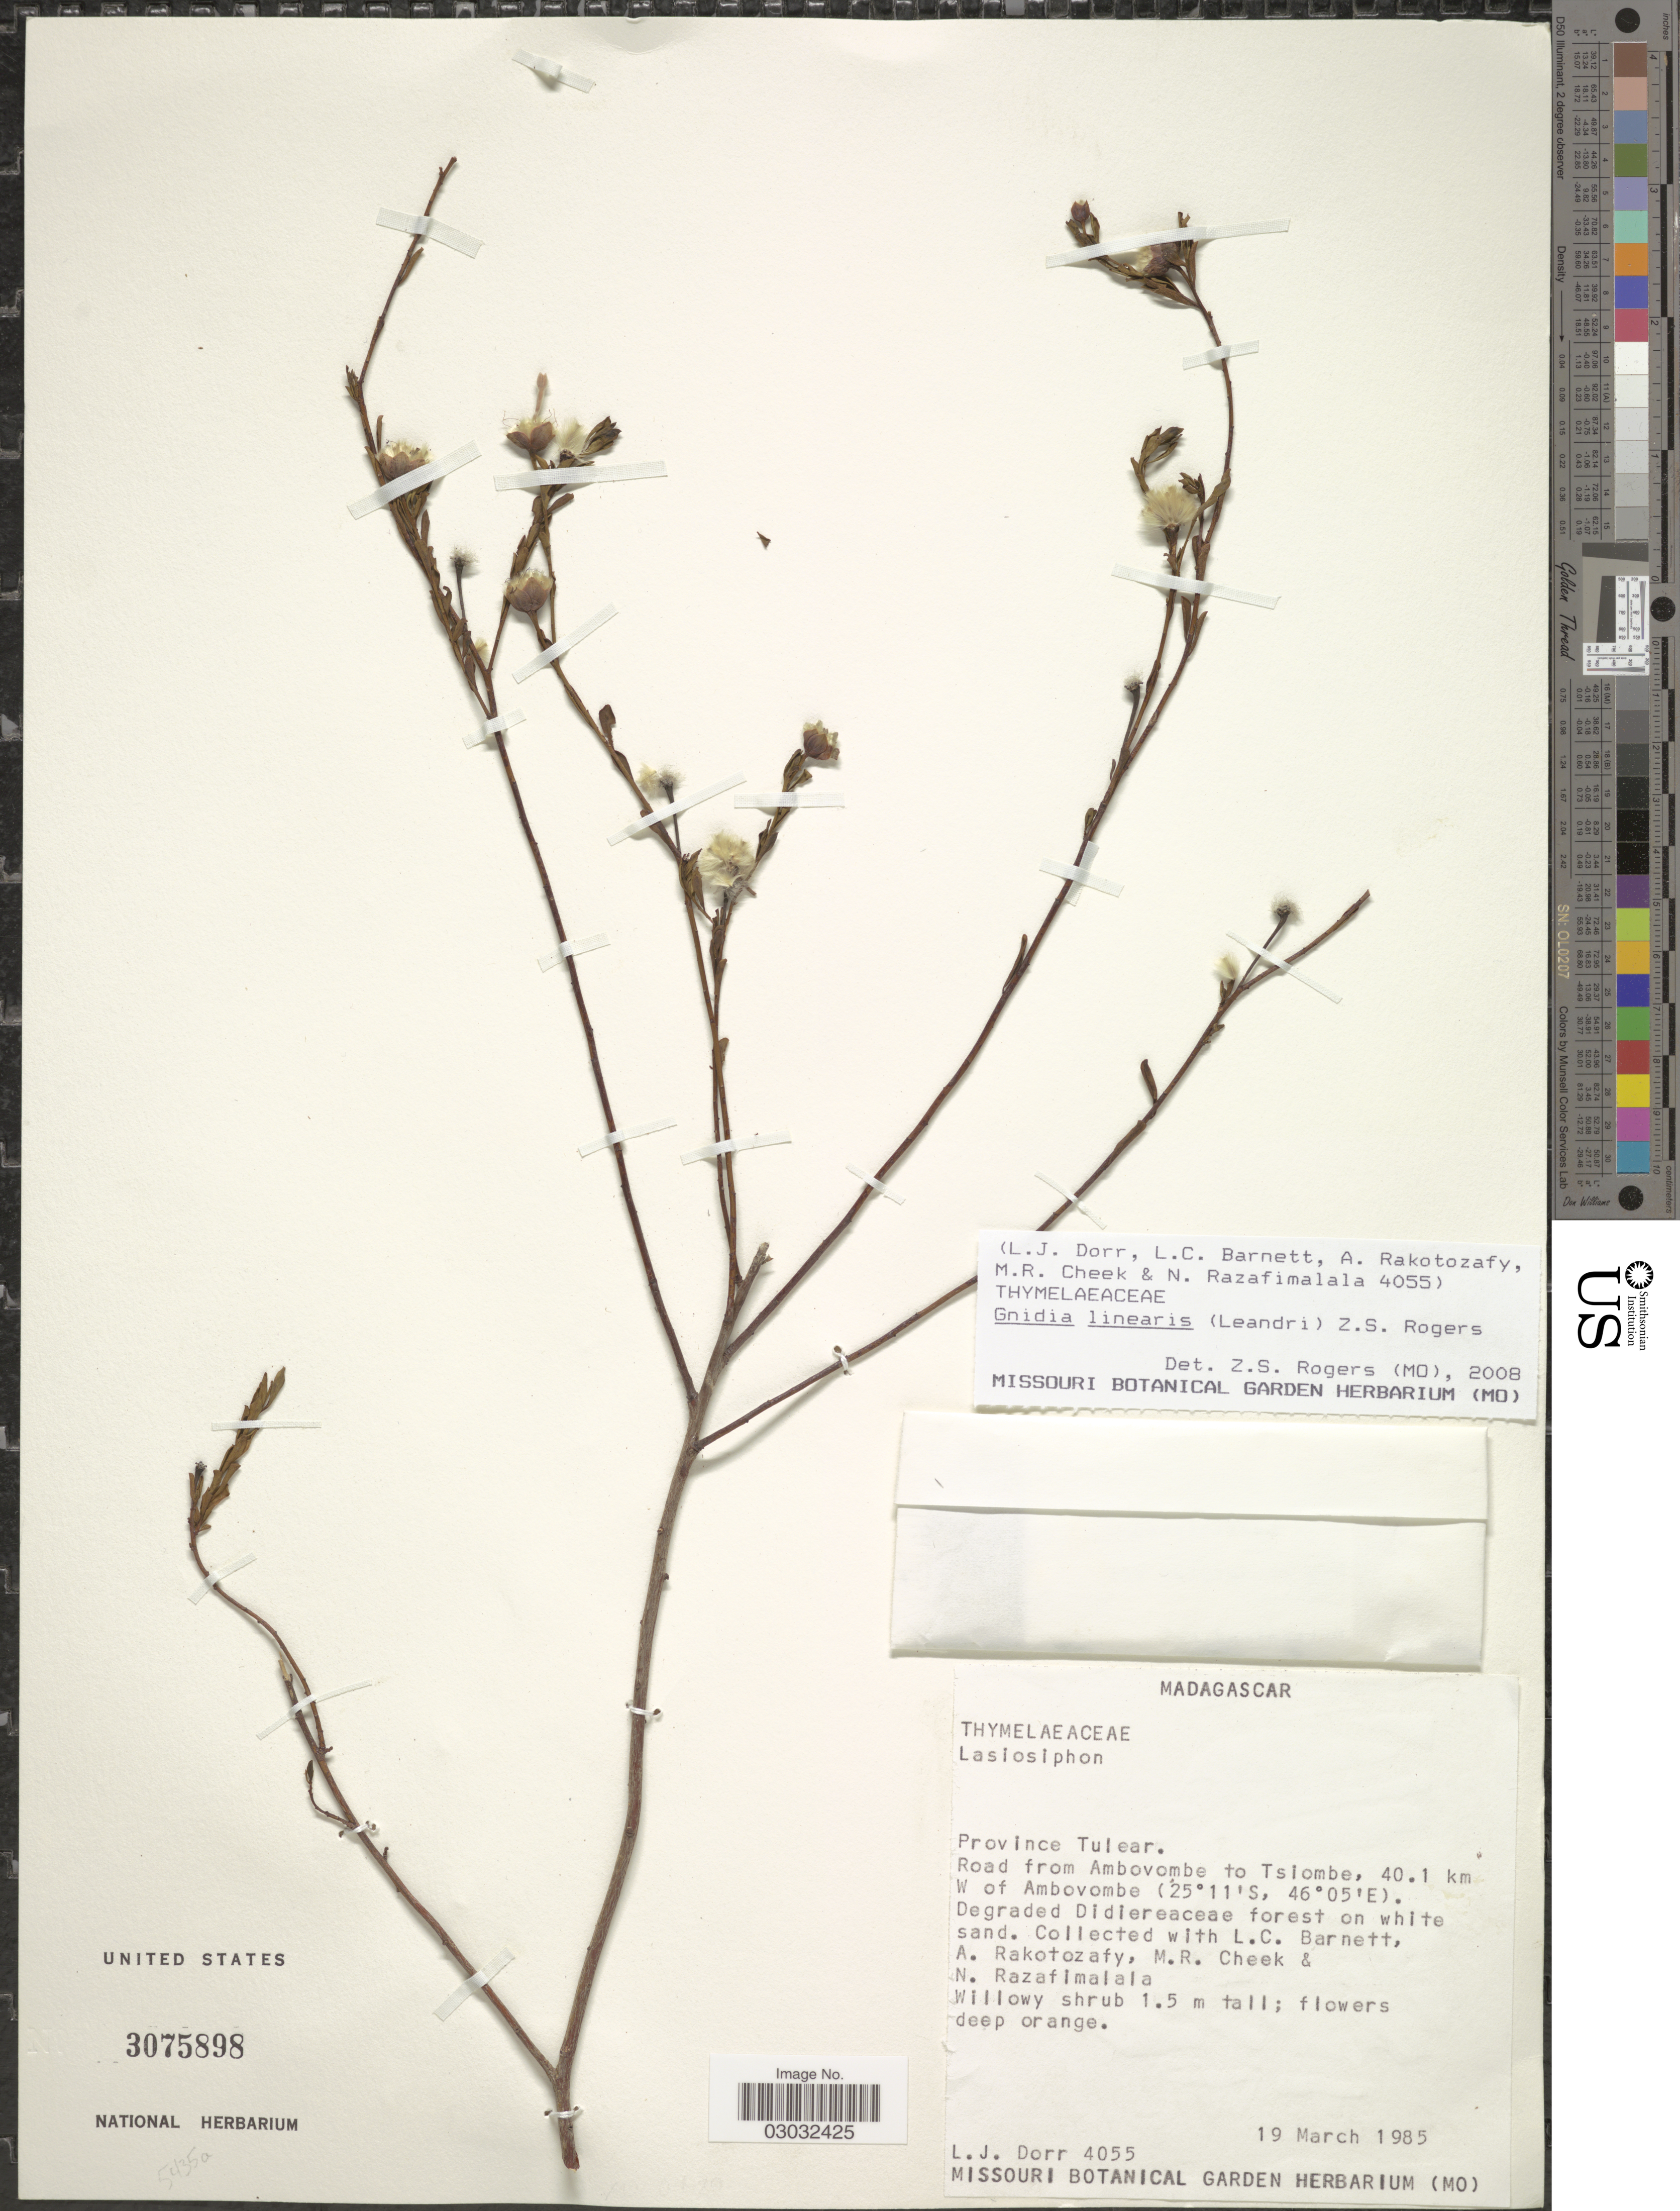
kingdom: Plantae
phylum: Tracheophyta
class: Magnoliopsida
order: Malvales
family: Thymelaeaceae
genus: Lasiosiphon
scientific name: Lasiosiphon decaryi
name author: Leandri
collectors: L. J. Dorr, A. Rakotozafy, M. Cheek & N. Razafimalala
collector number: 4055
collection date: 1985-03-19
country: Madagascar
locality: Province Tulear. Road from Ambovombe to Tsiombe, 40.1 km W of Ambovombe.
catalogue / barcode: US 3075898